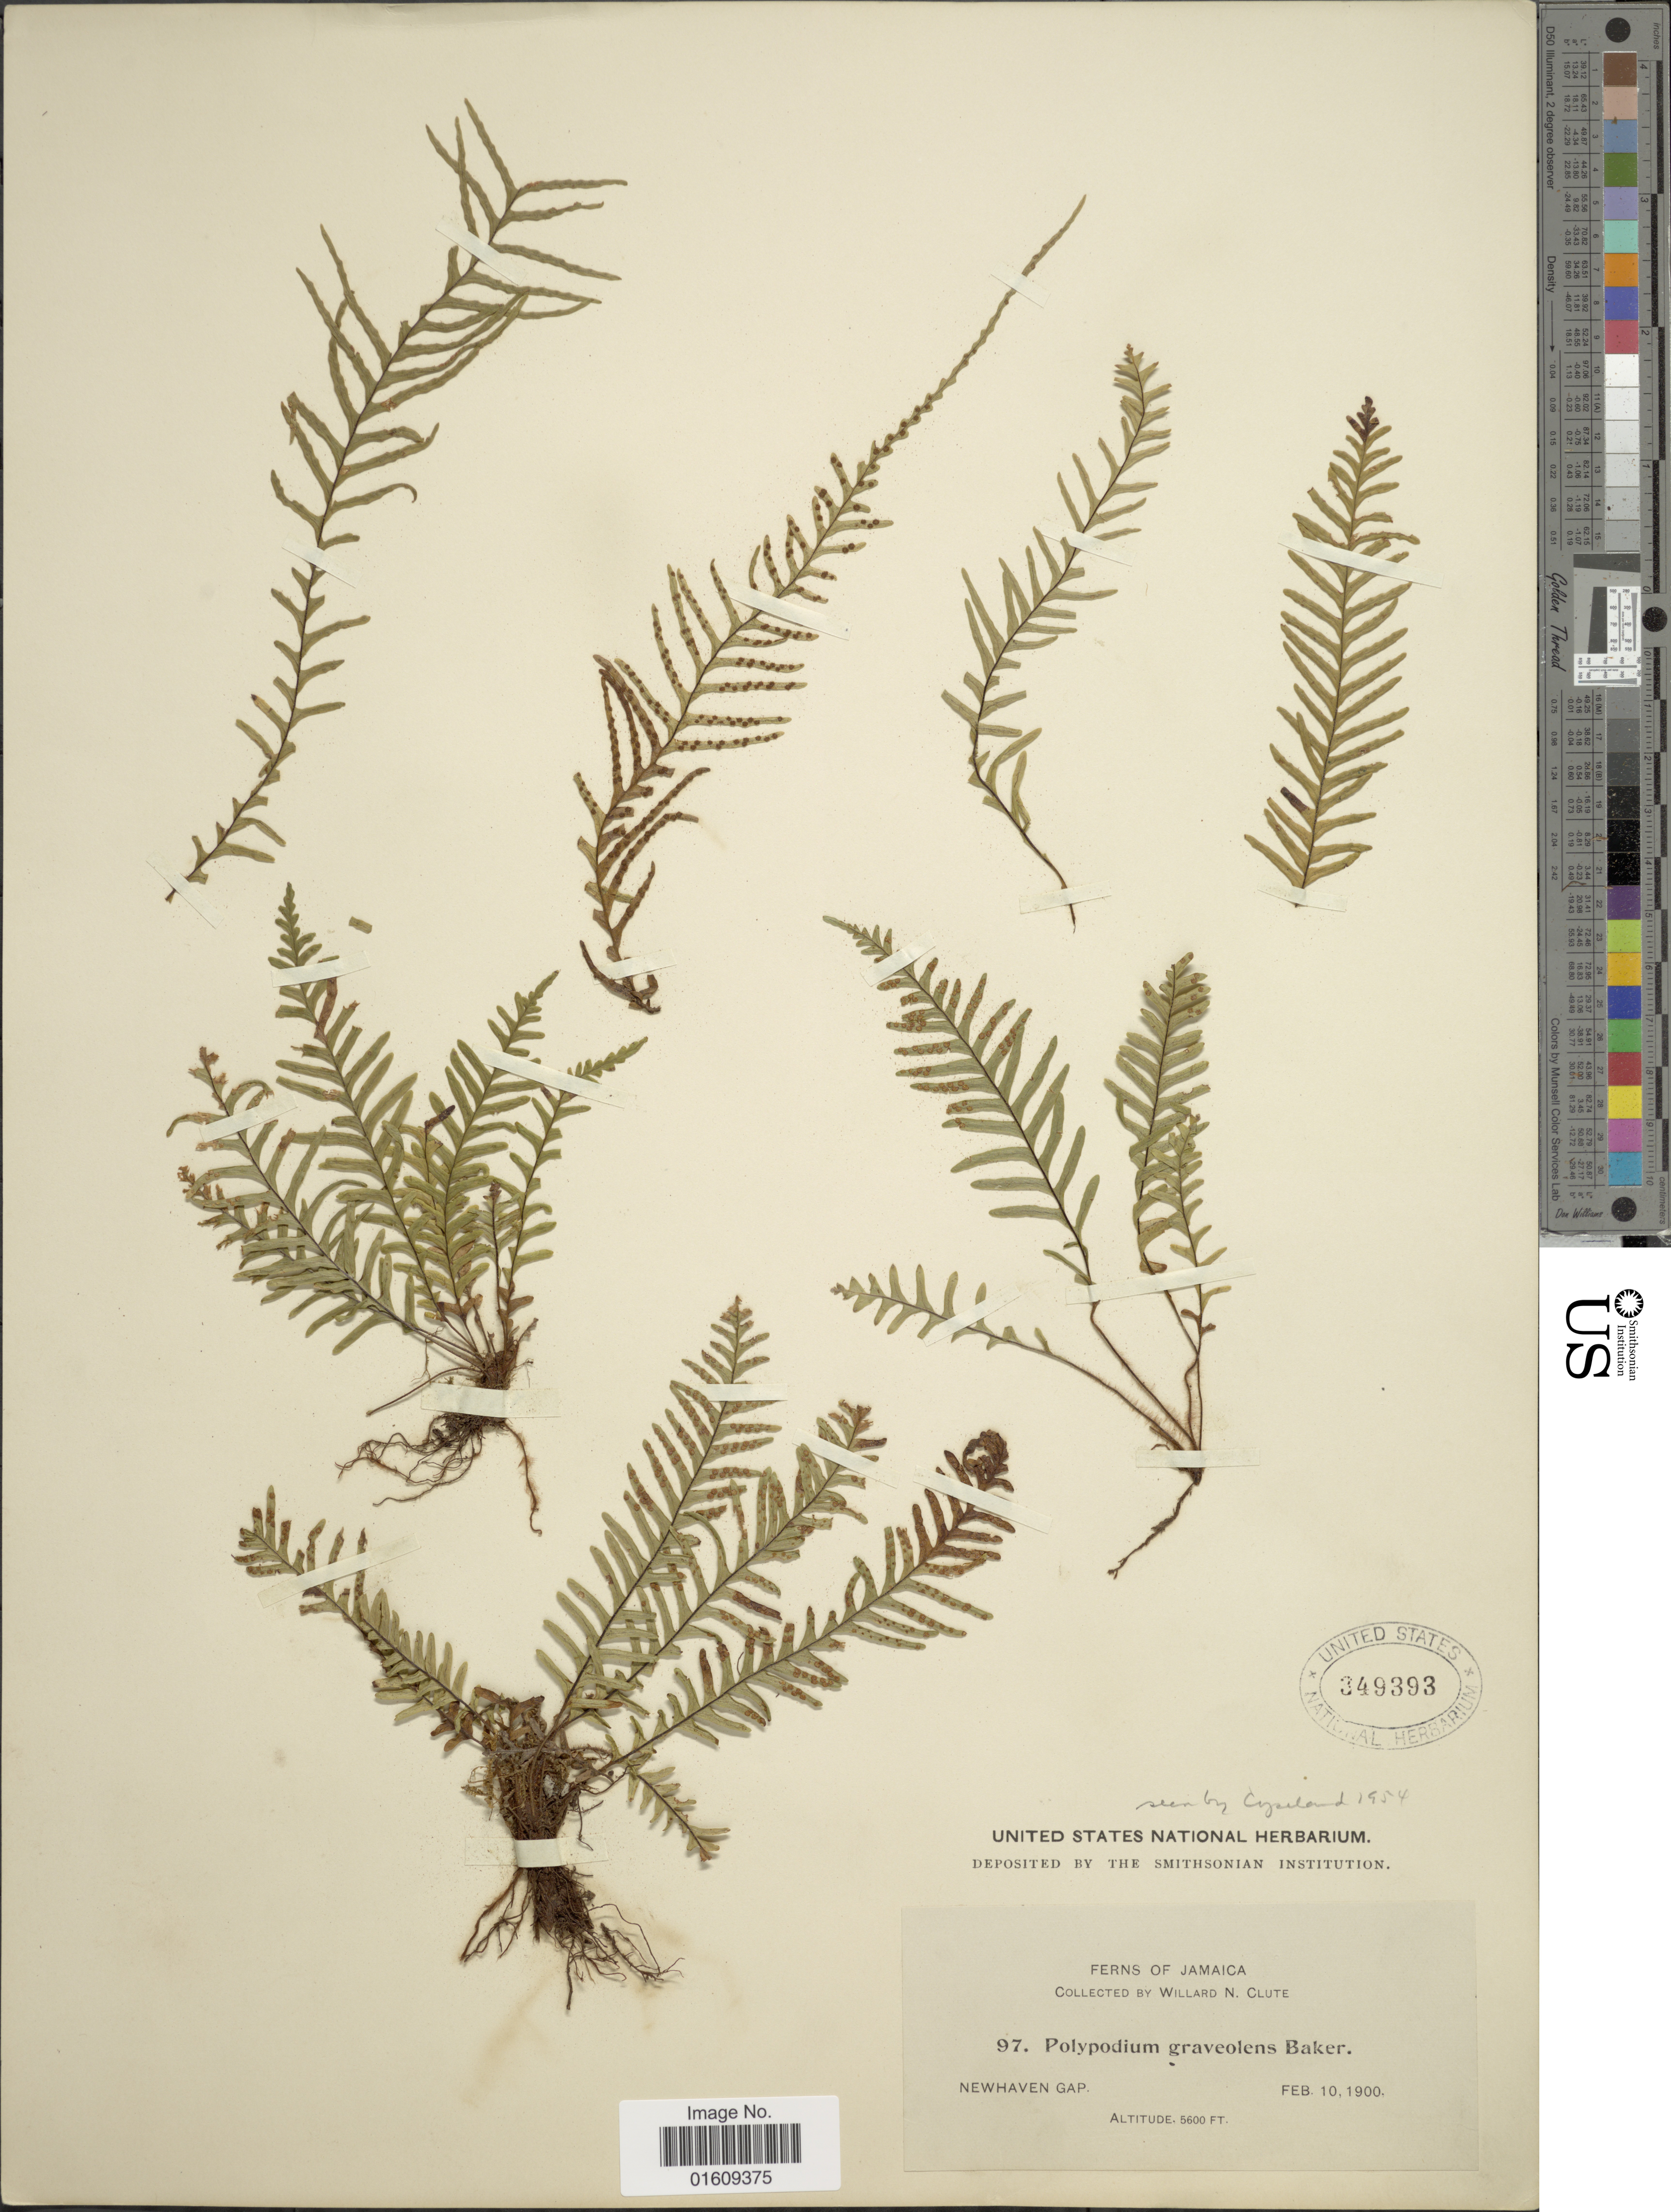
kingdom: Plantae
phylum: Tracheophyta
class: Polypodiopsida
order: Polypodiales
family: Polypodiaceae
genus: Ceradenia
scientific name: Ceradenia capillaris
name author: (Desv.) L.E. Bishop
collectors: W. N. Clute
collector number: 97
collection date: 1900-02-10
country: Jamaica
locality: Jamaica, NewHaven Gap.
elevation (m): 1707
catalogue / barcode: US 349393